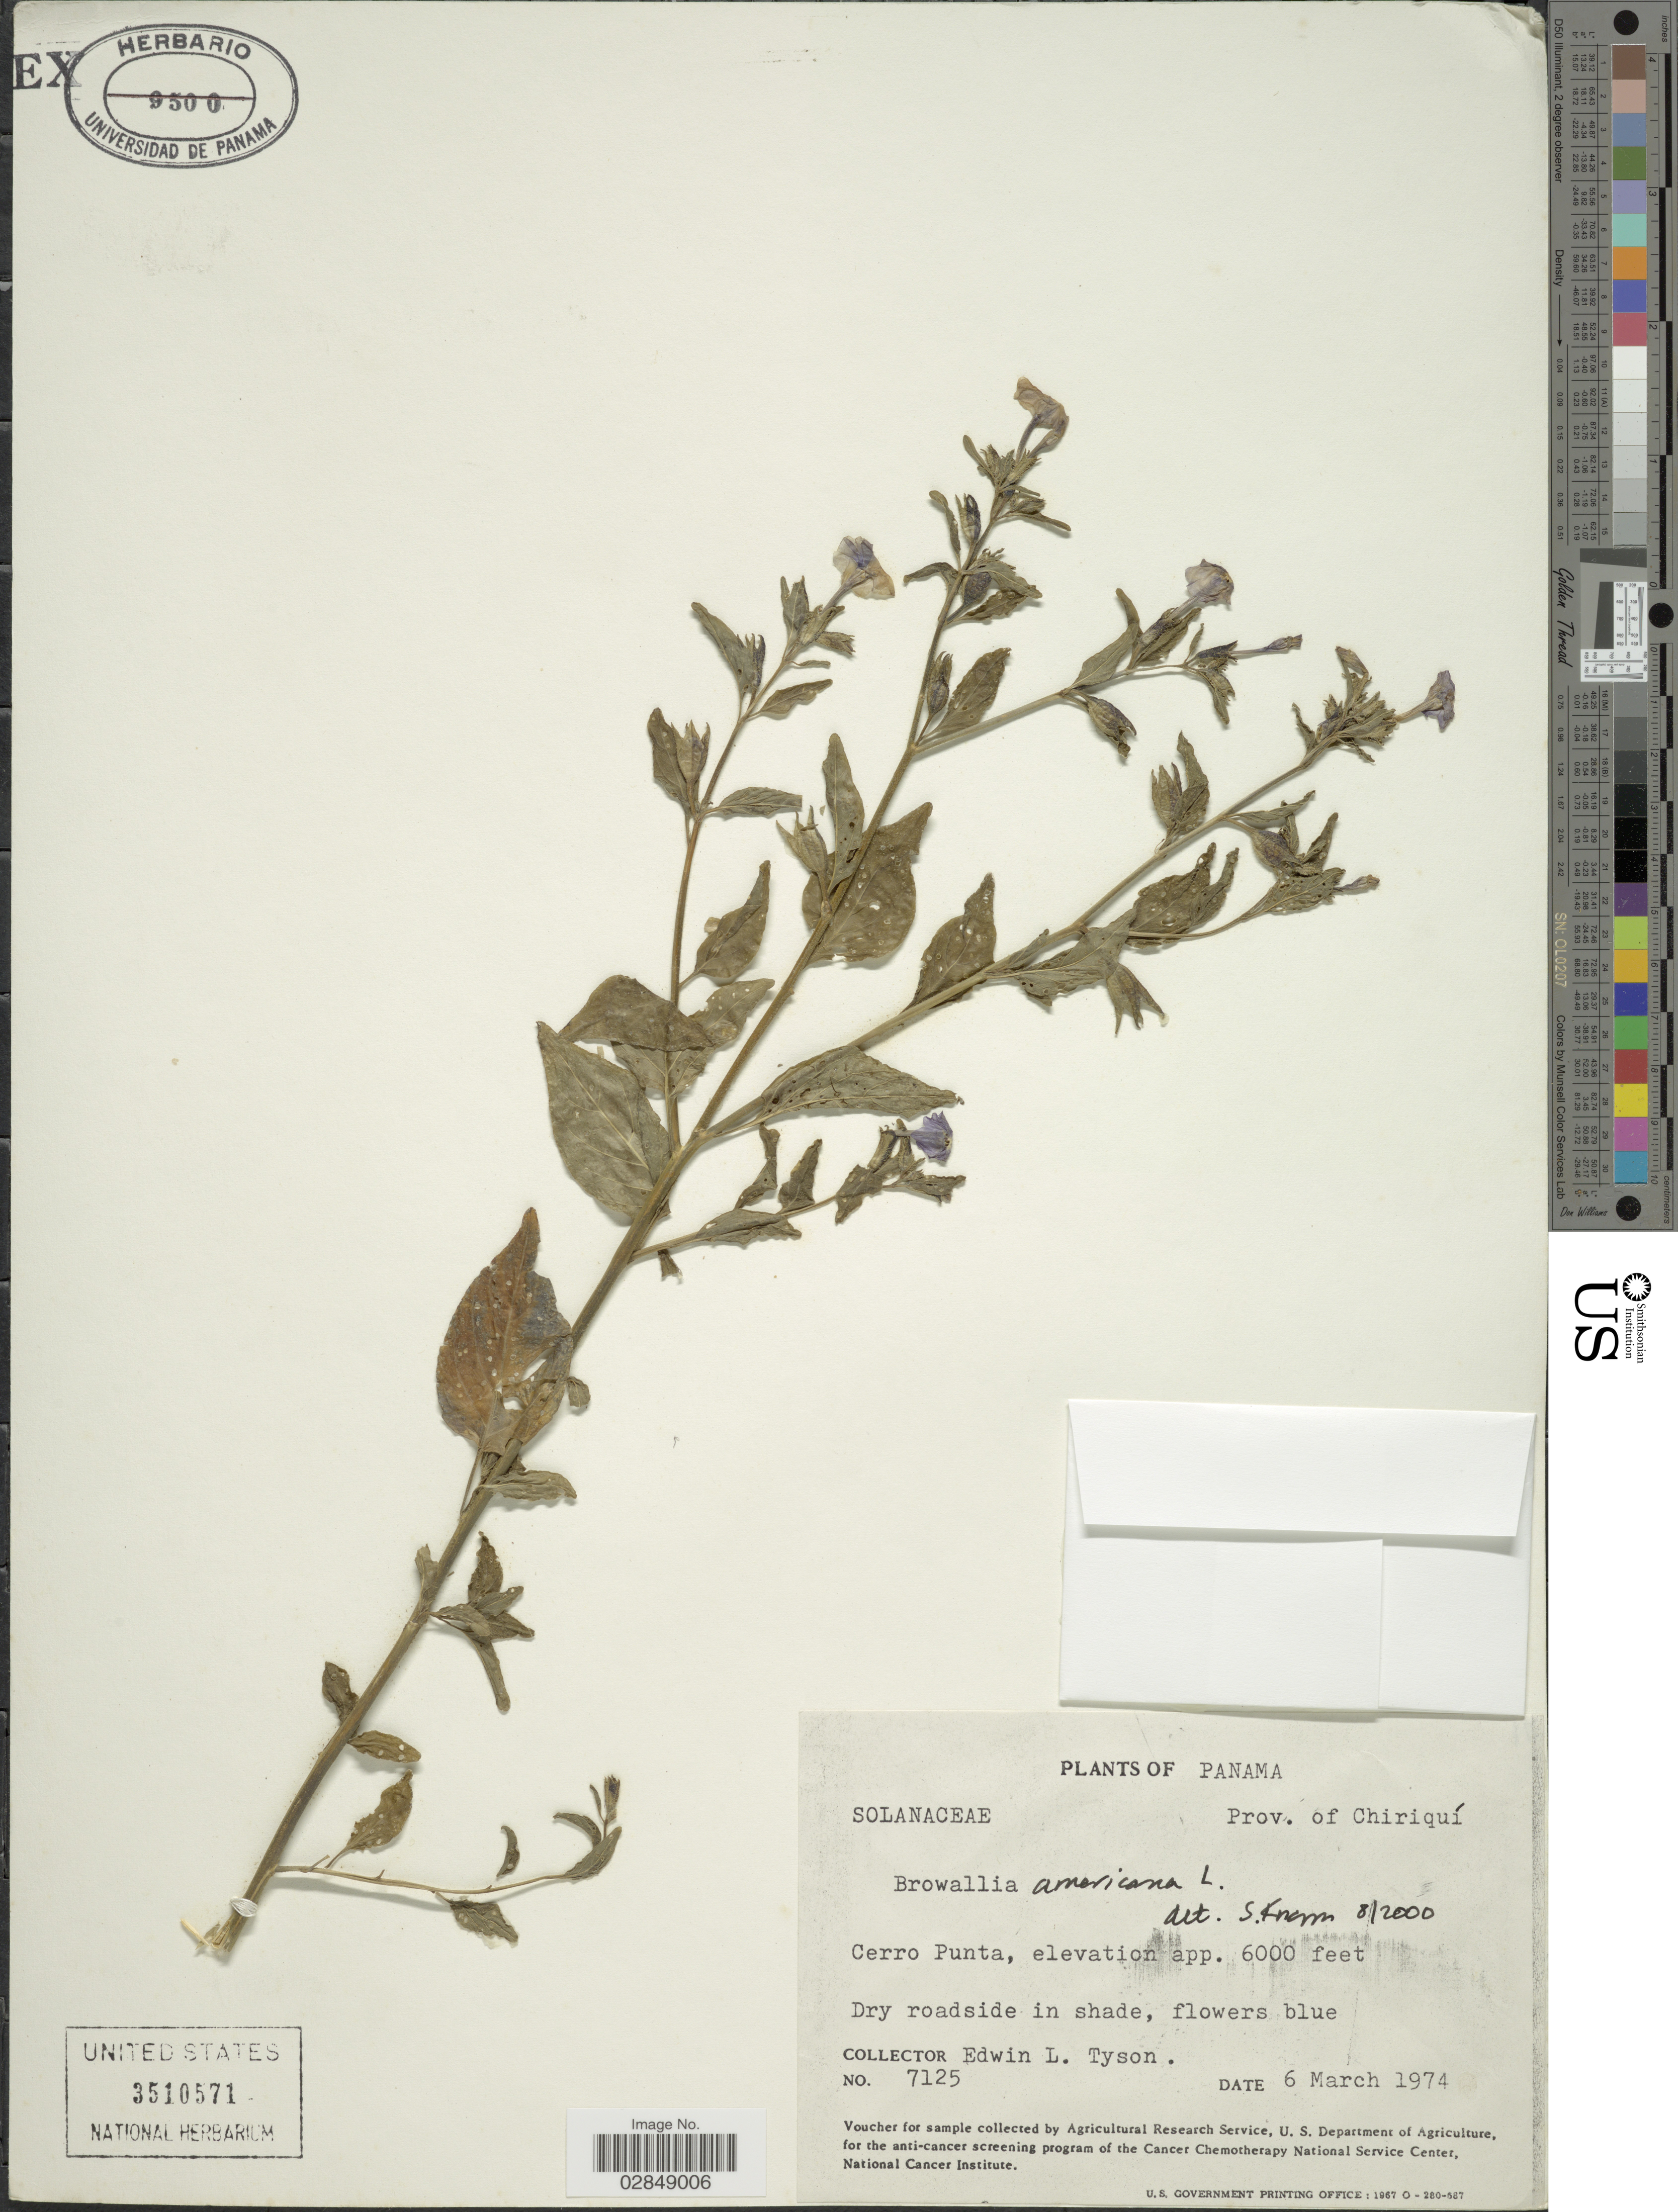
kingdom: Plantae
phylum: Tracheophyta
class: Magnoliopsida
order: Solanales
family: Solanaceae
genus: Browallia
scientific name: Browallia americana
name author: L.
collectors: E. L. Tyson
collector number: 7125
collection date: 1974-03-06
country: Panama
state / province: Chiriqui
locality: Cerro Punta.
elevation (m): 1829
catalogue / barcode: US 3510571